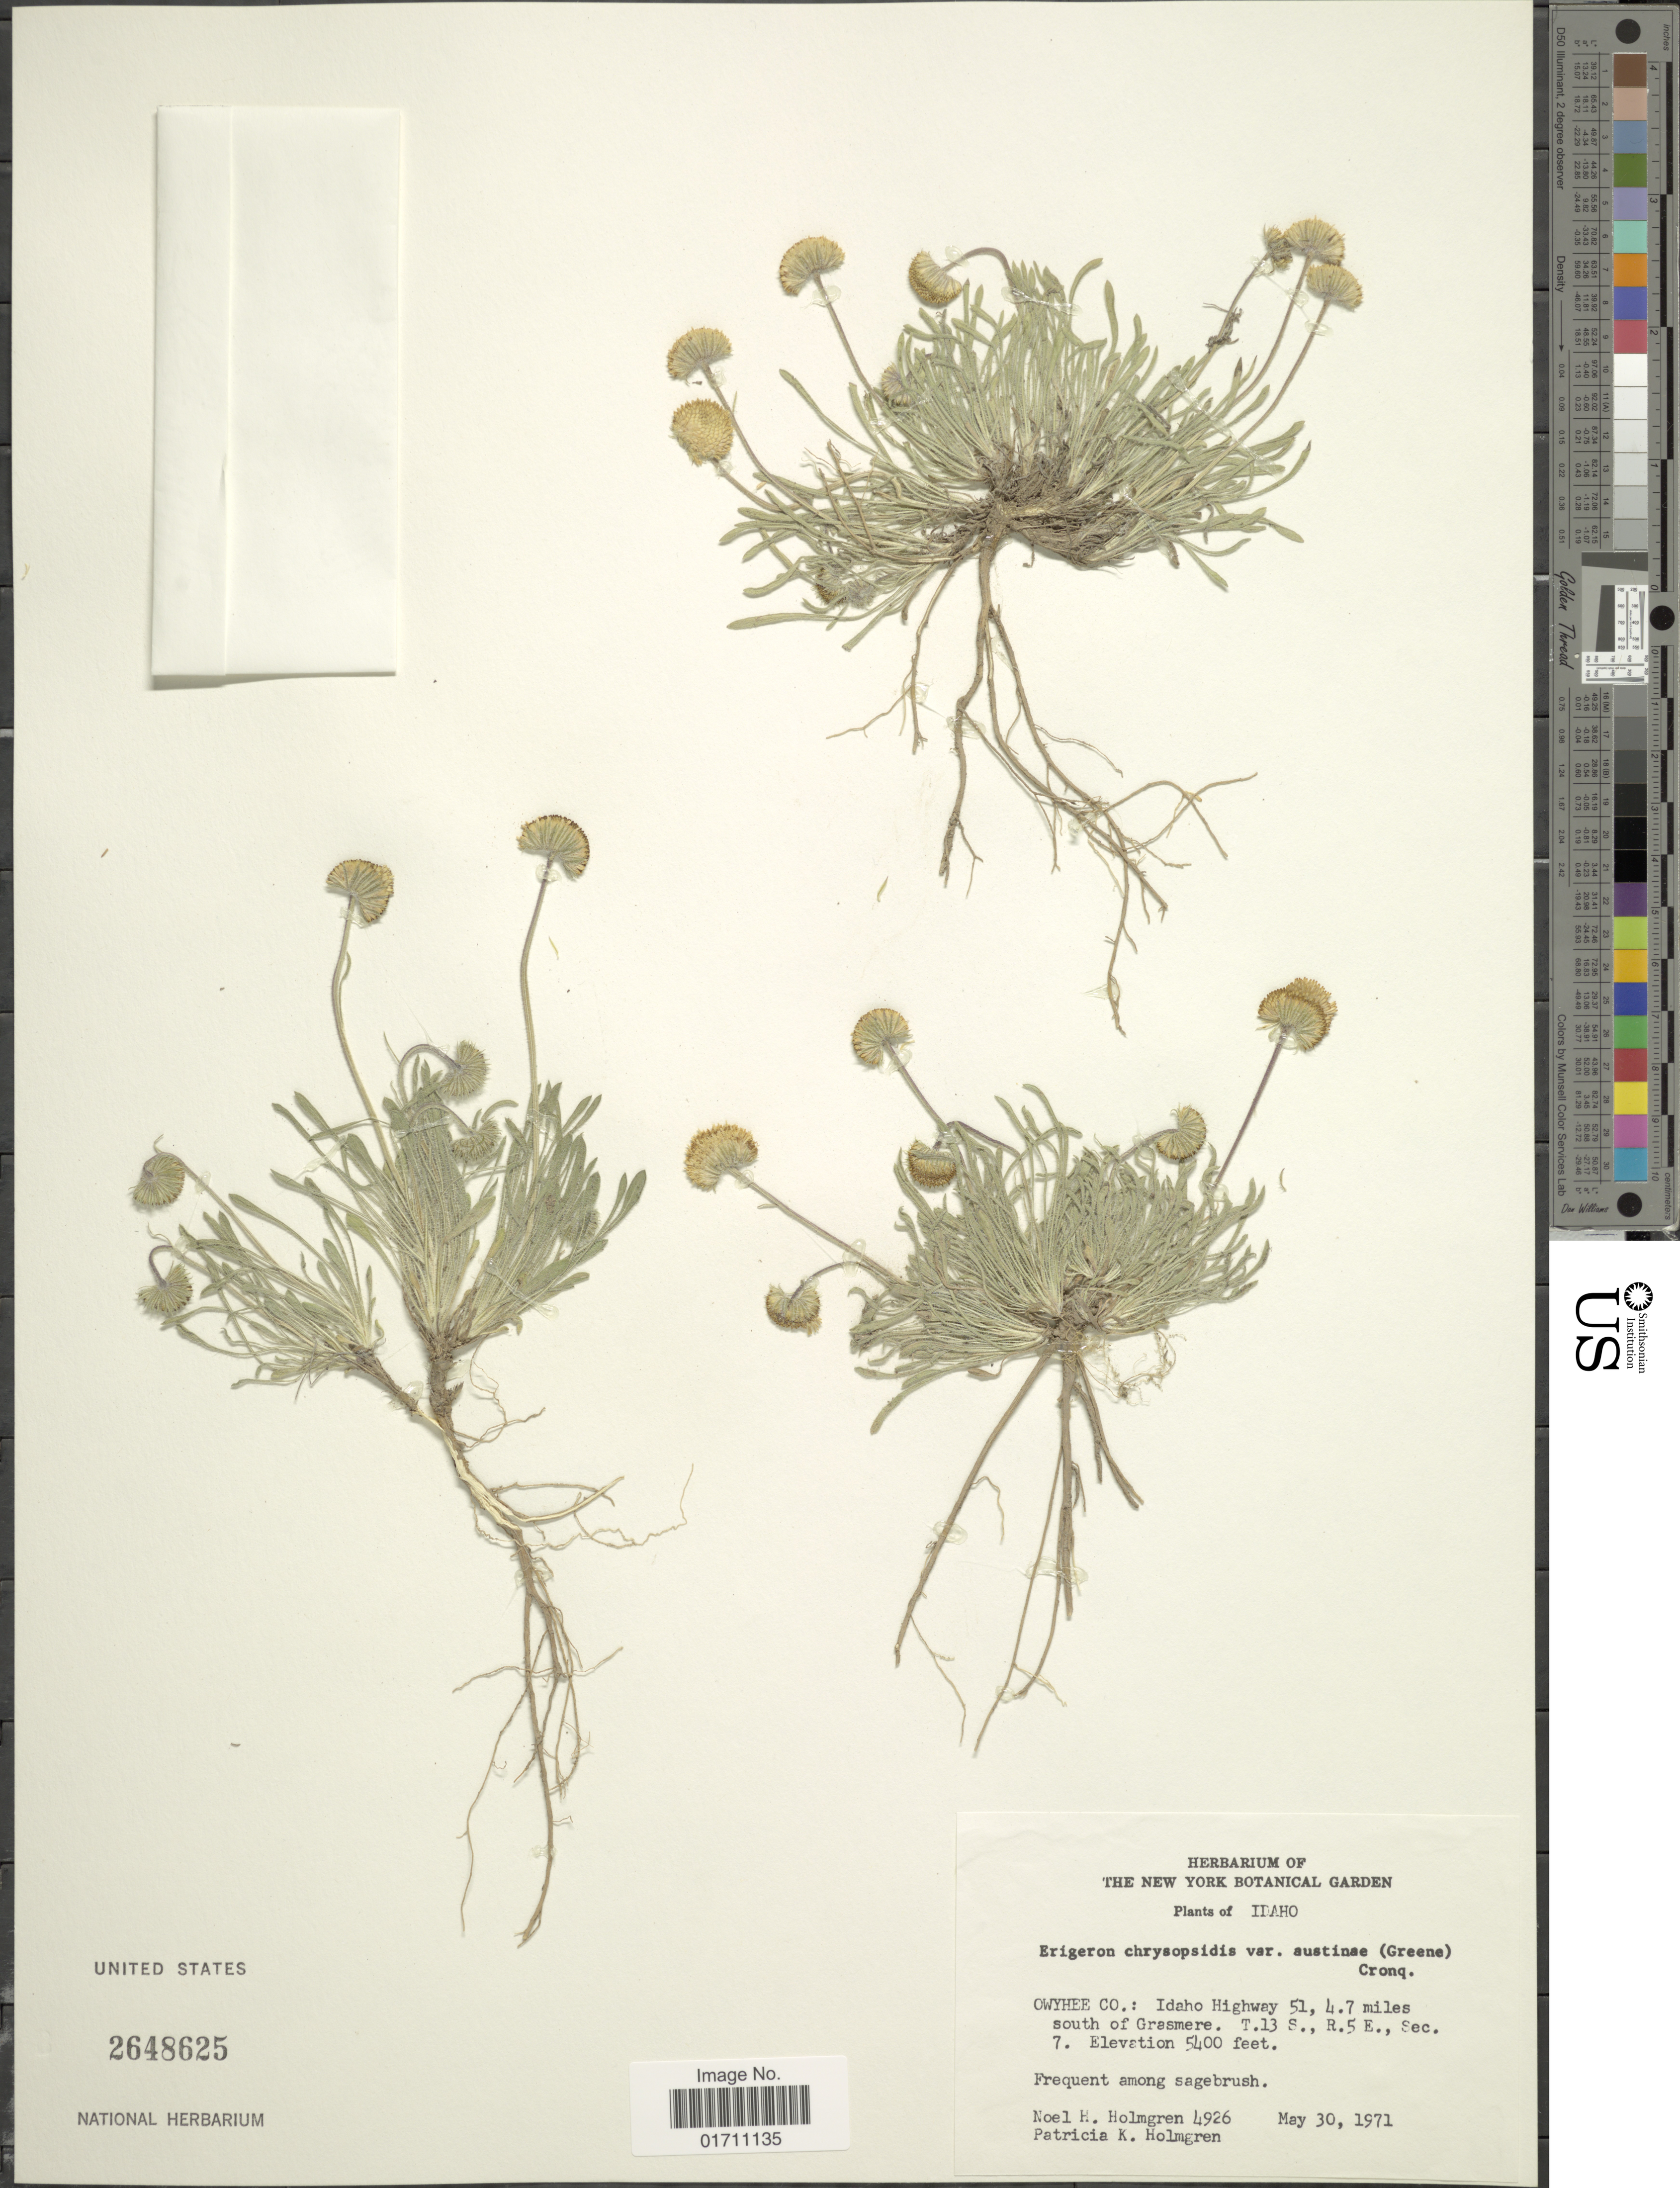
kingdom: Plantae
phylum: Tracheophyta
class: Magnoliopsida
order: Asterales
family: Asteraceae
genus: Erigeron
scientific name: Erigeron chrysopsidis var. austinae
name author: (Greene) G.L. Nesom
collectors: N. H. Holmgren & P. K. Holmgren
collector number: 4926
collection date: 1971-05-30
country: United States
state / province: Idaho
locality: Owyhee Co: Idaho Highway 51, 4.7 miles south of Grasmere. T.13 S., R.5 E., Sec. 7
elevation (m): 1646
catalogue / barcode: US 2648625